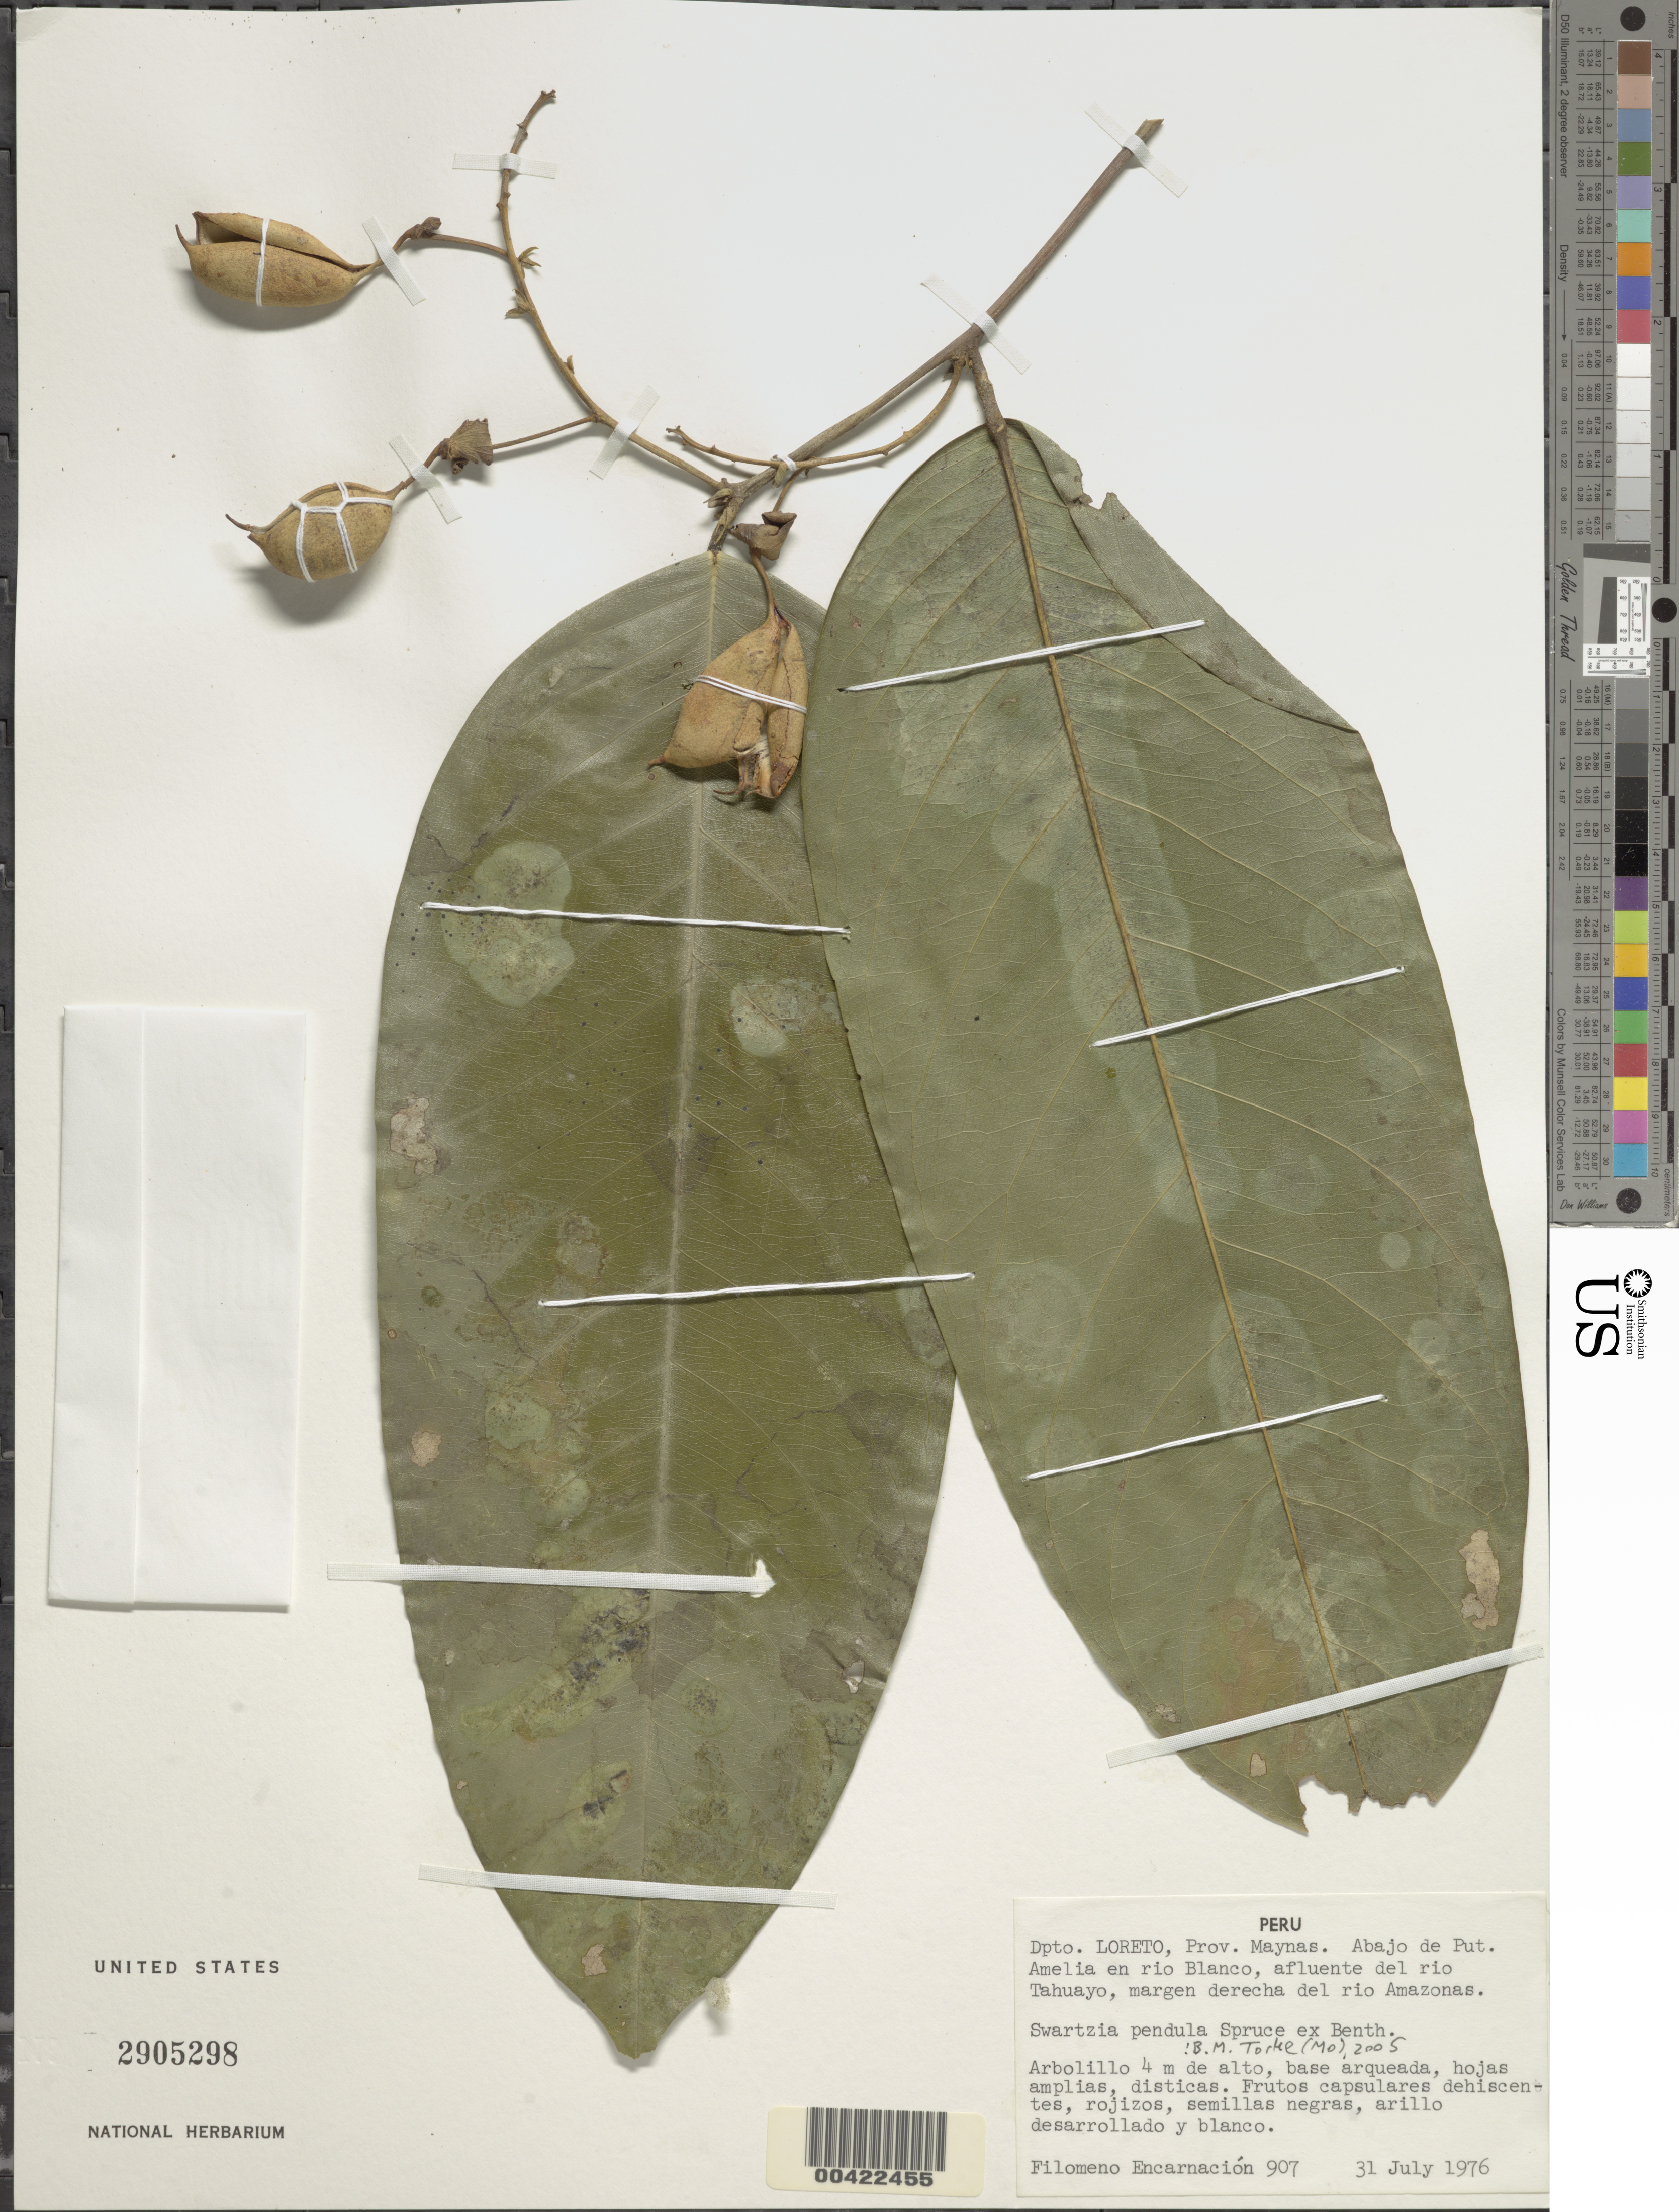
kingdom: Plantae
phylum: Tracheophyta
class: Magnoliopsida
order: Fabales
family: Fabaceae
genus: Swartzia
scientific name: Swartzia pendula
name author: Spruce ex Benth.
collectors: F. Encarnación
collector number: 907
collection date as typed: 31 Jul 1976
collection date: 1976-07-31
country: Peru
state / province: Loreto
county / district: Maynas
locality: Abajo de put. amelia en rio blanco, afluente del rio tahuayo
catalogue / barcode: US 2905298